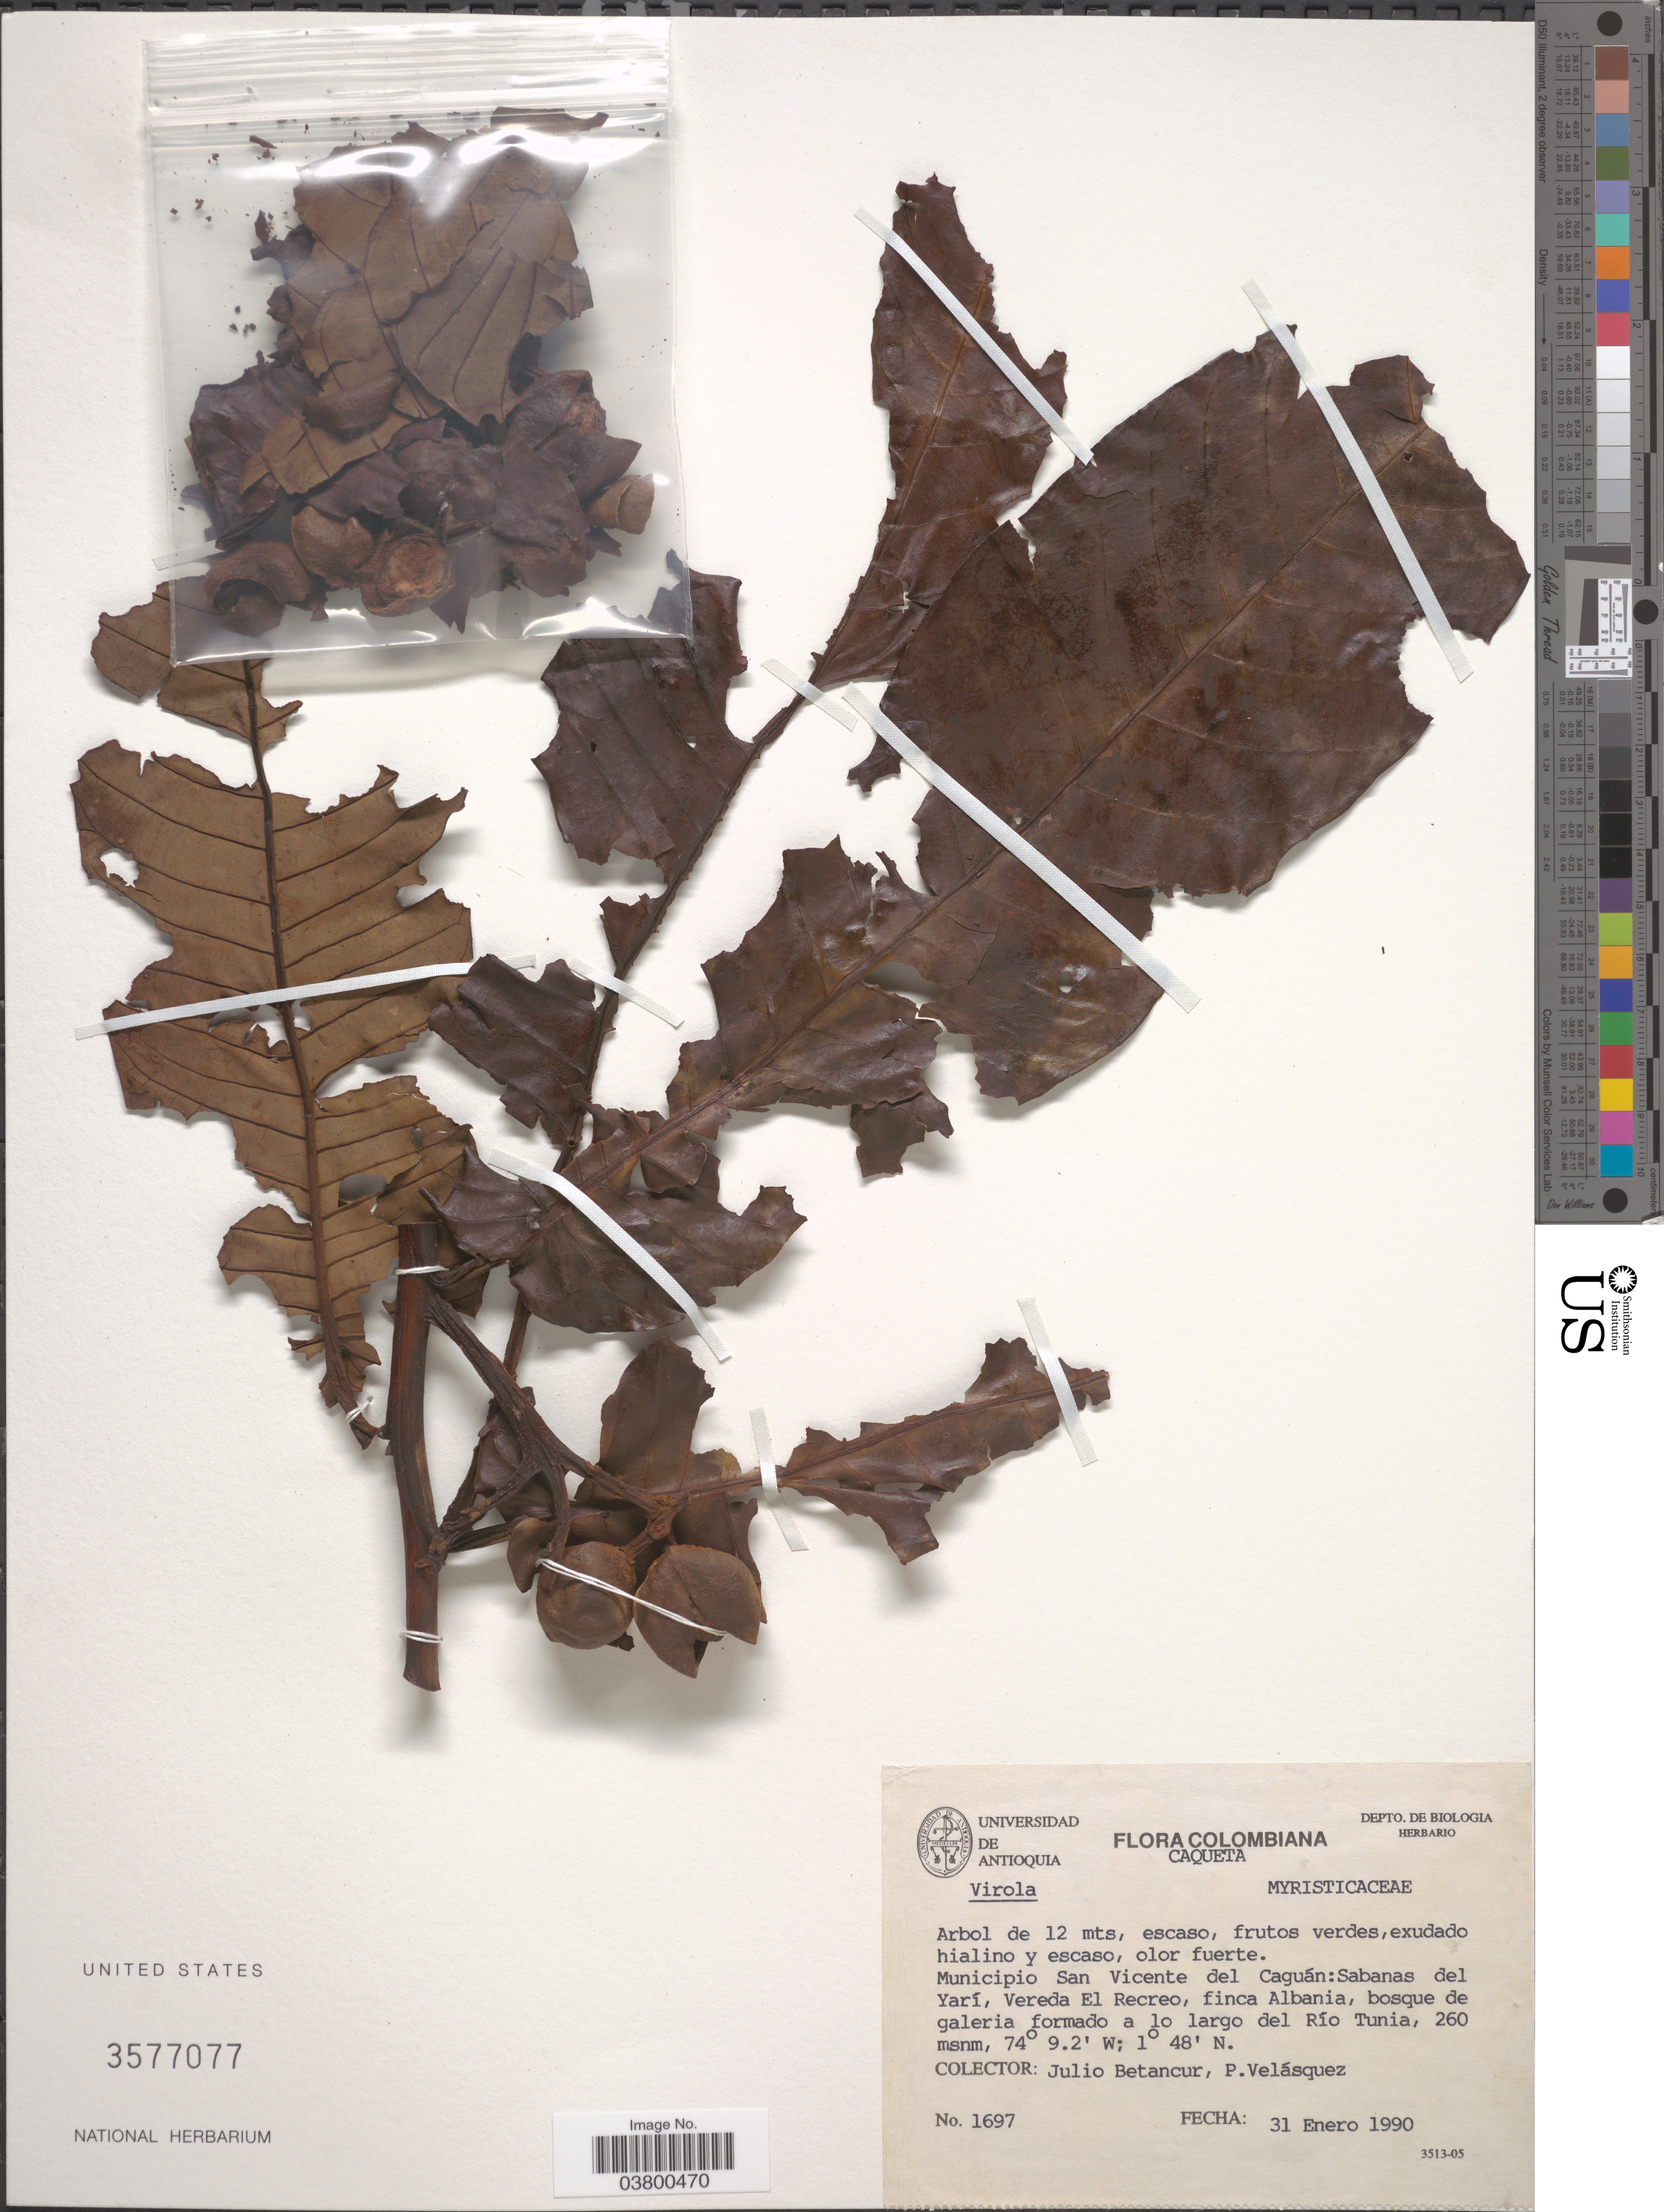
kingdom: Plantae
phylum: Tracheophyta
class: Magnoliopsida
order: Magnoliales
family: Myristicaceae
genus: Virola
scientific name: Virola sp.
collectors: J. Betancur & P. Velasquez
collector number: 1697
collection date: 1990-01-31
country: Colombia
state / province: Caquetá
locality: Municipio San Vicente del Cagúan: Sabanas del Yarí, Vereda El Recreo, finca Albania, bosque de galeria formado a lo largo del Río Tunia.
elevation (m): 260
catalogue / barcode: US 3577077